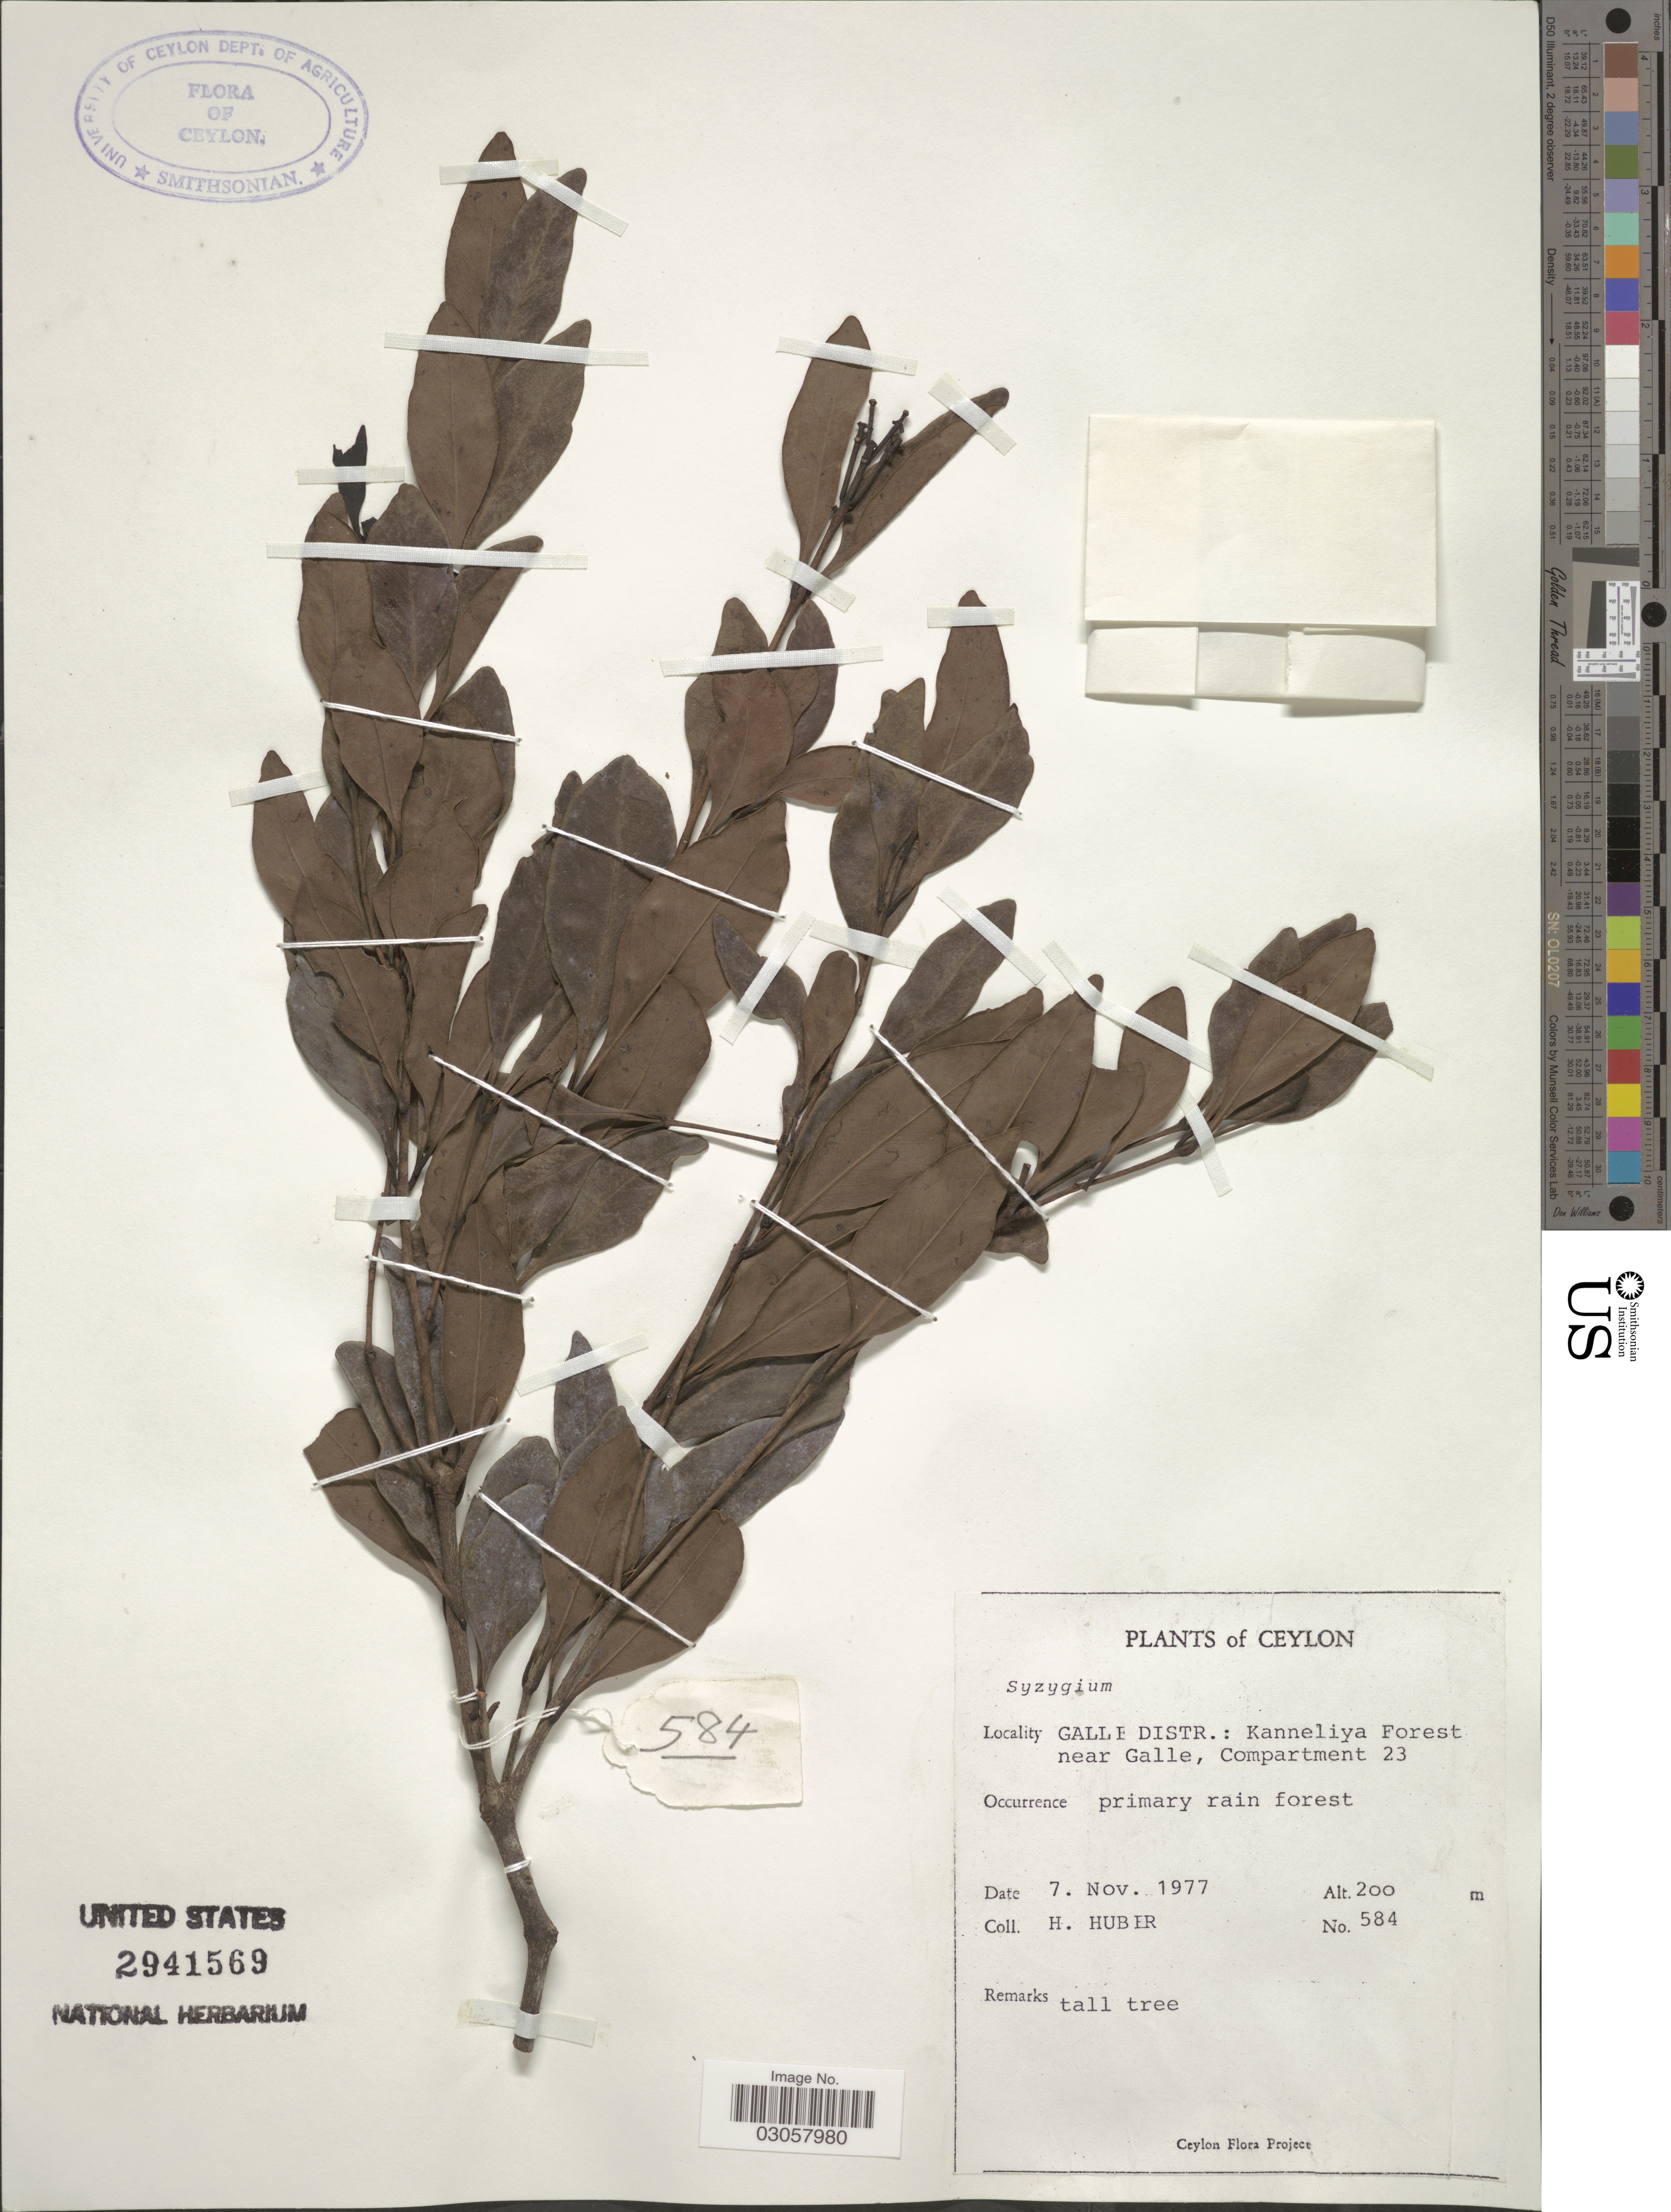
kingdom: Plantae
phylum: Tracheophyta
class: Magnoliopsida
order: Myrtales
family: Myrtaceae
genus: Syzygium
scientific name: Syzygium sp.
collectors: H. Huber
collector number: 584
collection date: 1977-11-07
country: Sri Lanka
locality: Ceylon. Galle Distr.: Kanneliya Forest near Galle, Compartment 23.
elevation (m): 200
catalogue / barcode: US 2941569